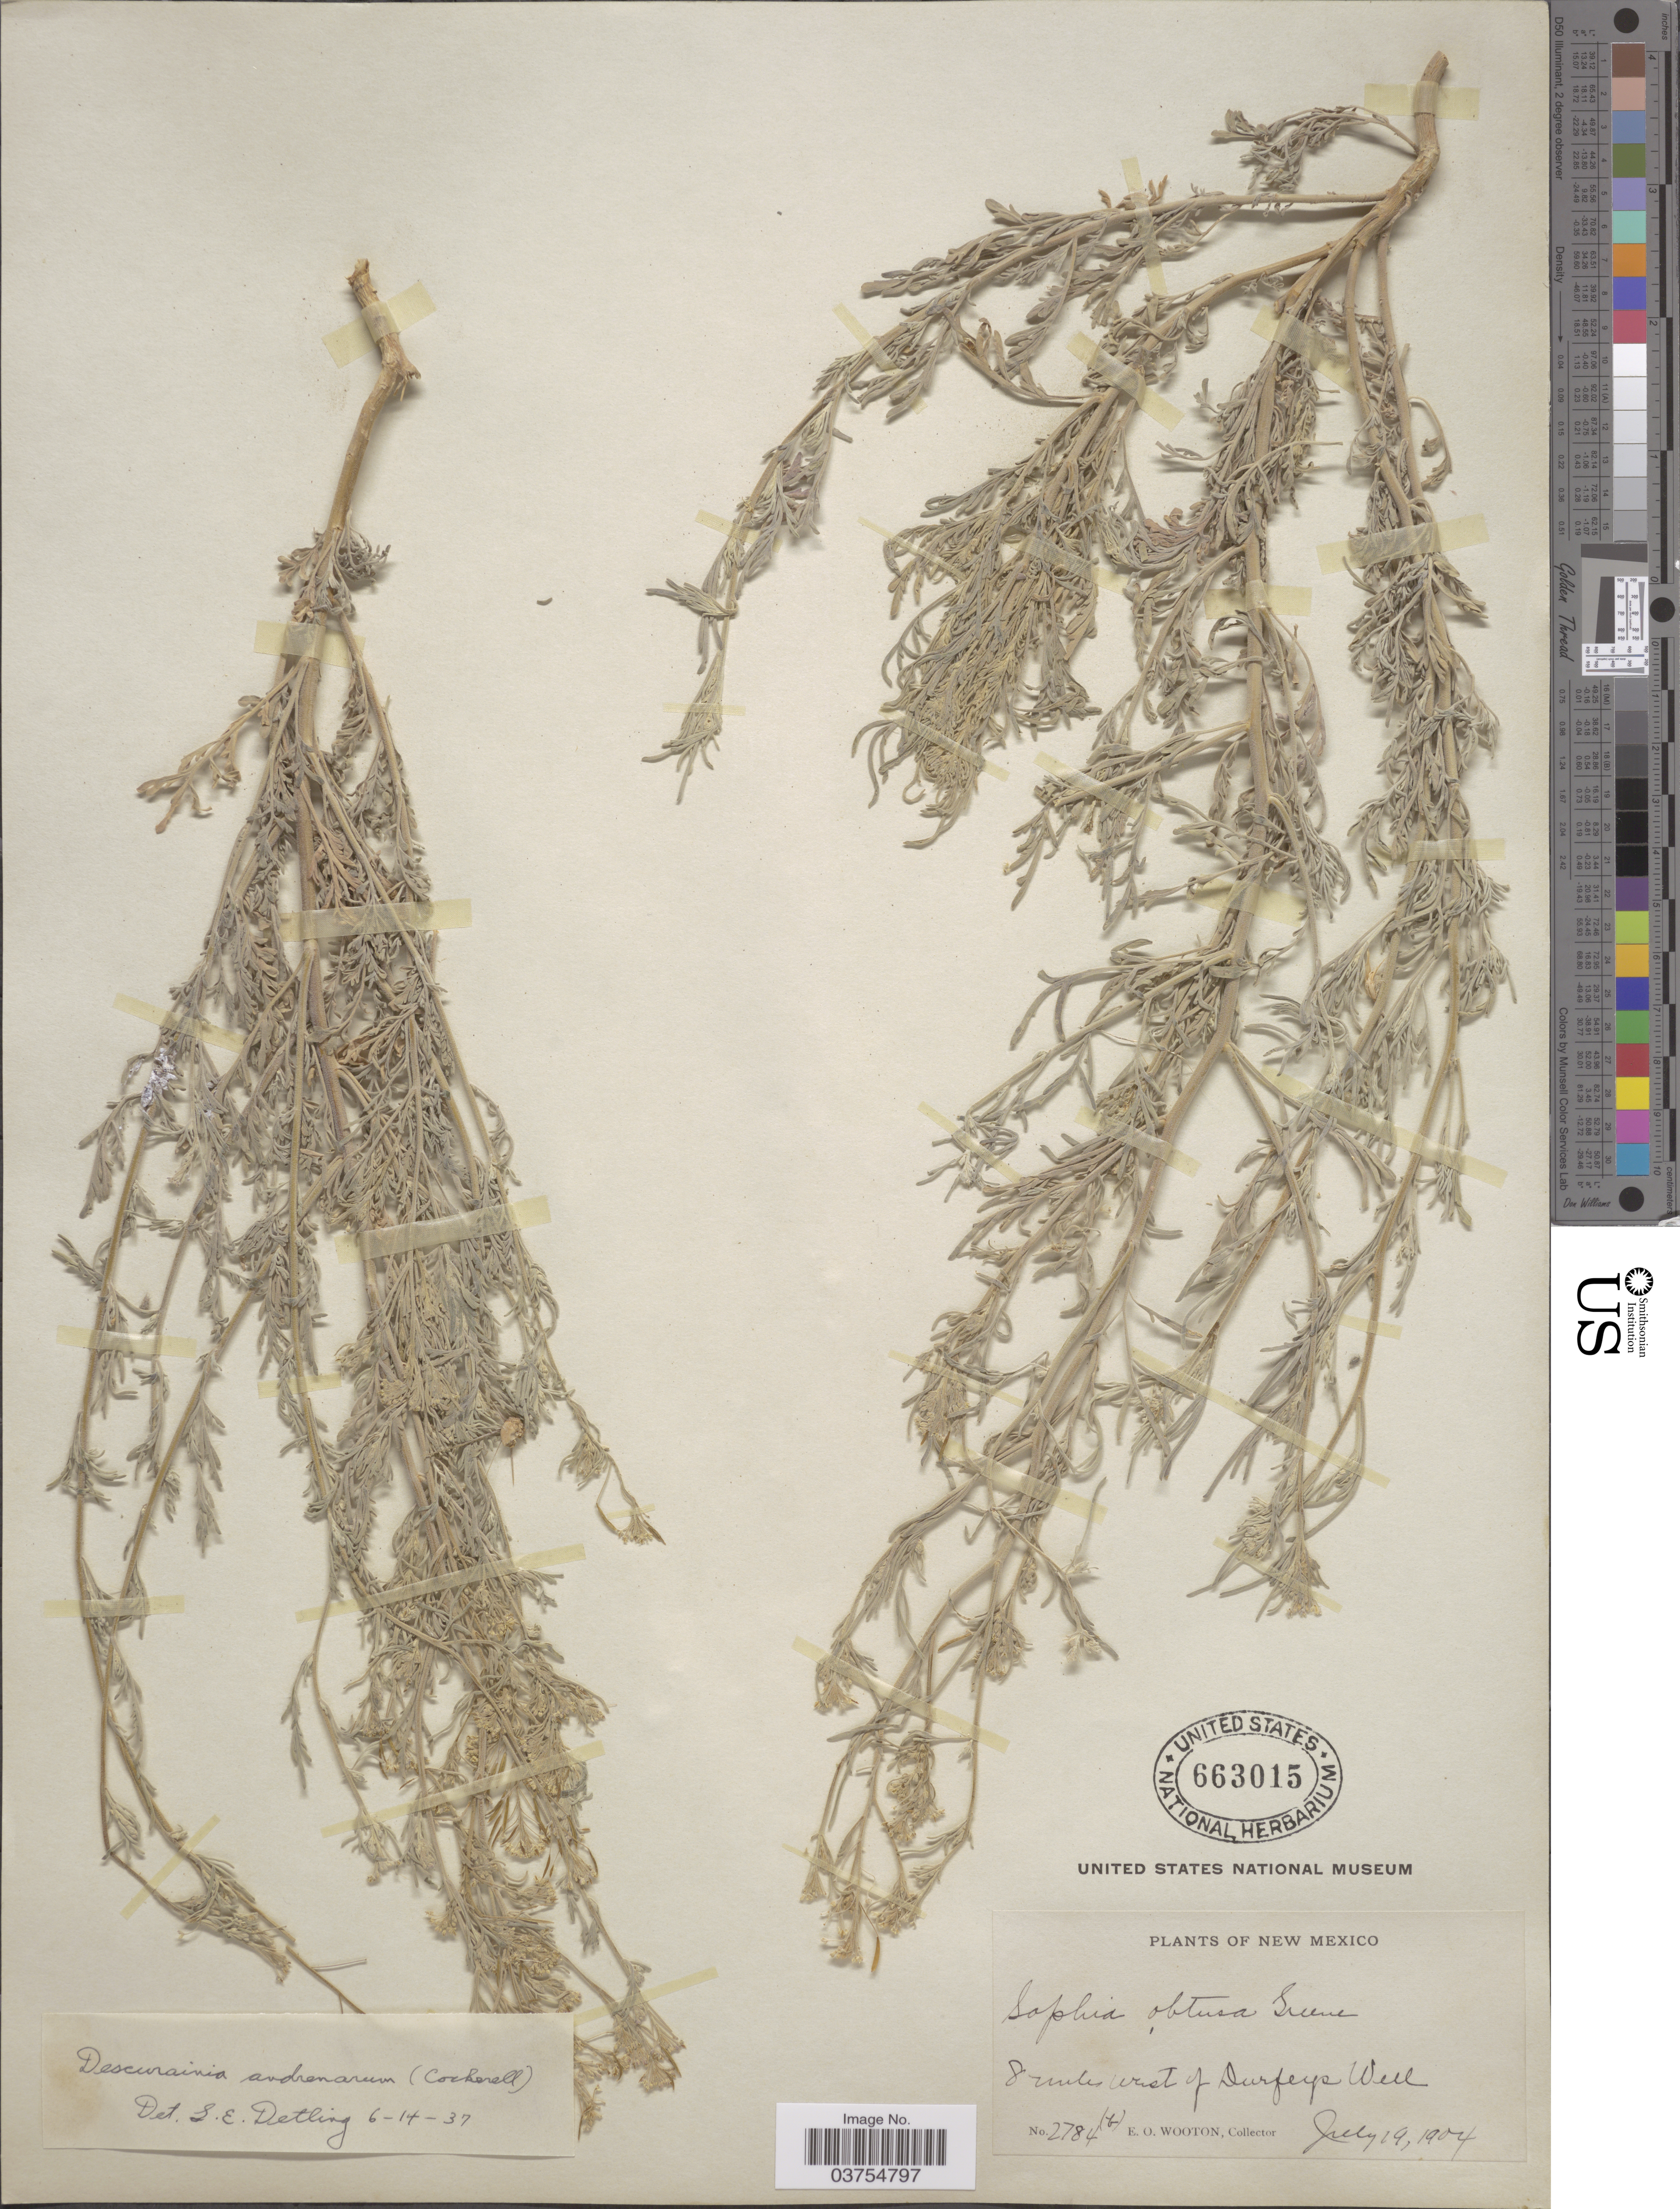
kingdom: Plantae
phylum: Tracheophyta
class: Magnoliopsida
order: Brassicales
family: Brassicaceae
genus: Descurainia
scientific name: Descurainia pinnata subsp. halictorum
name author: (Cockerell) Detling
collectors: E. O. Wooton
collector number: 2784b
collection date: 1904-07-19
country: United States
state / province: New Mexico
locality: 8 miles west of Durfeys Well.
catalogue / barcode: US 663015